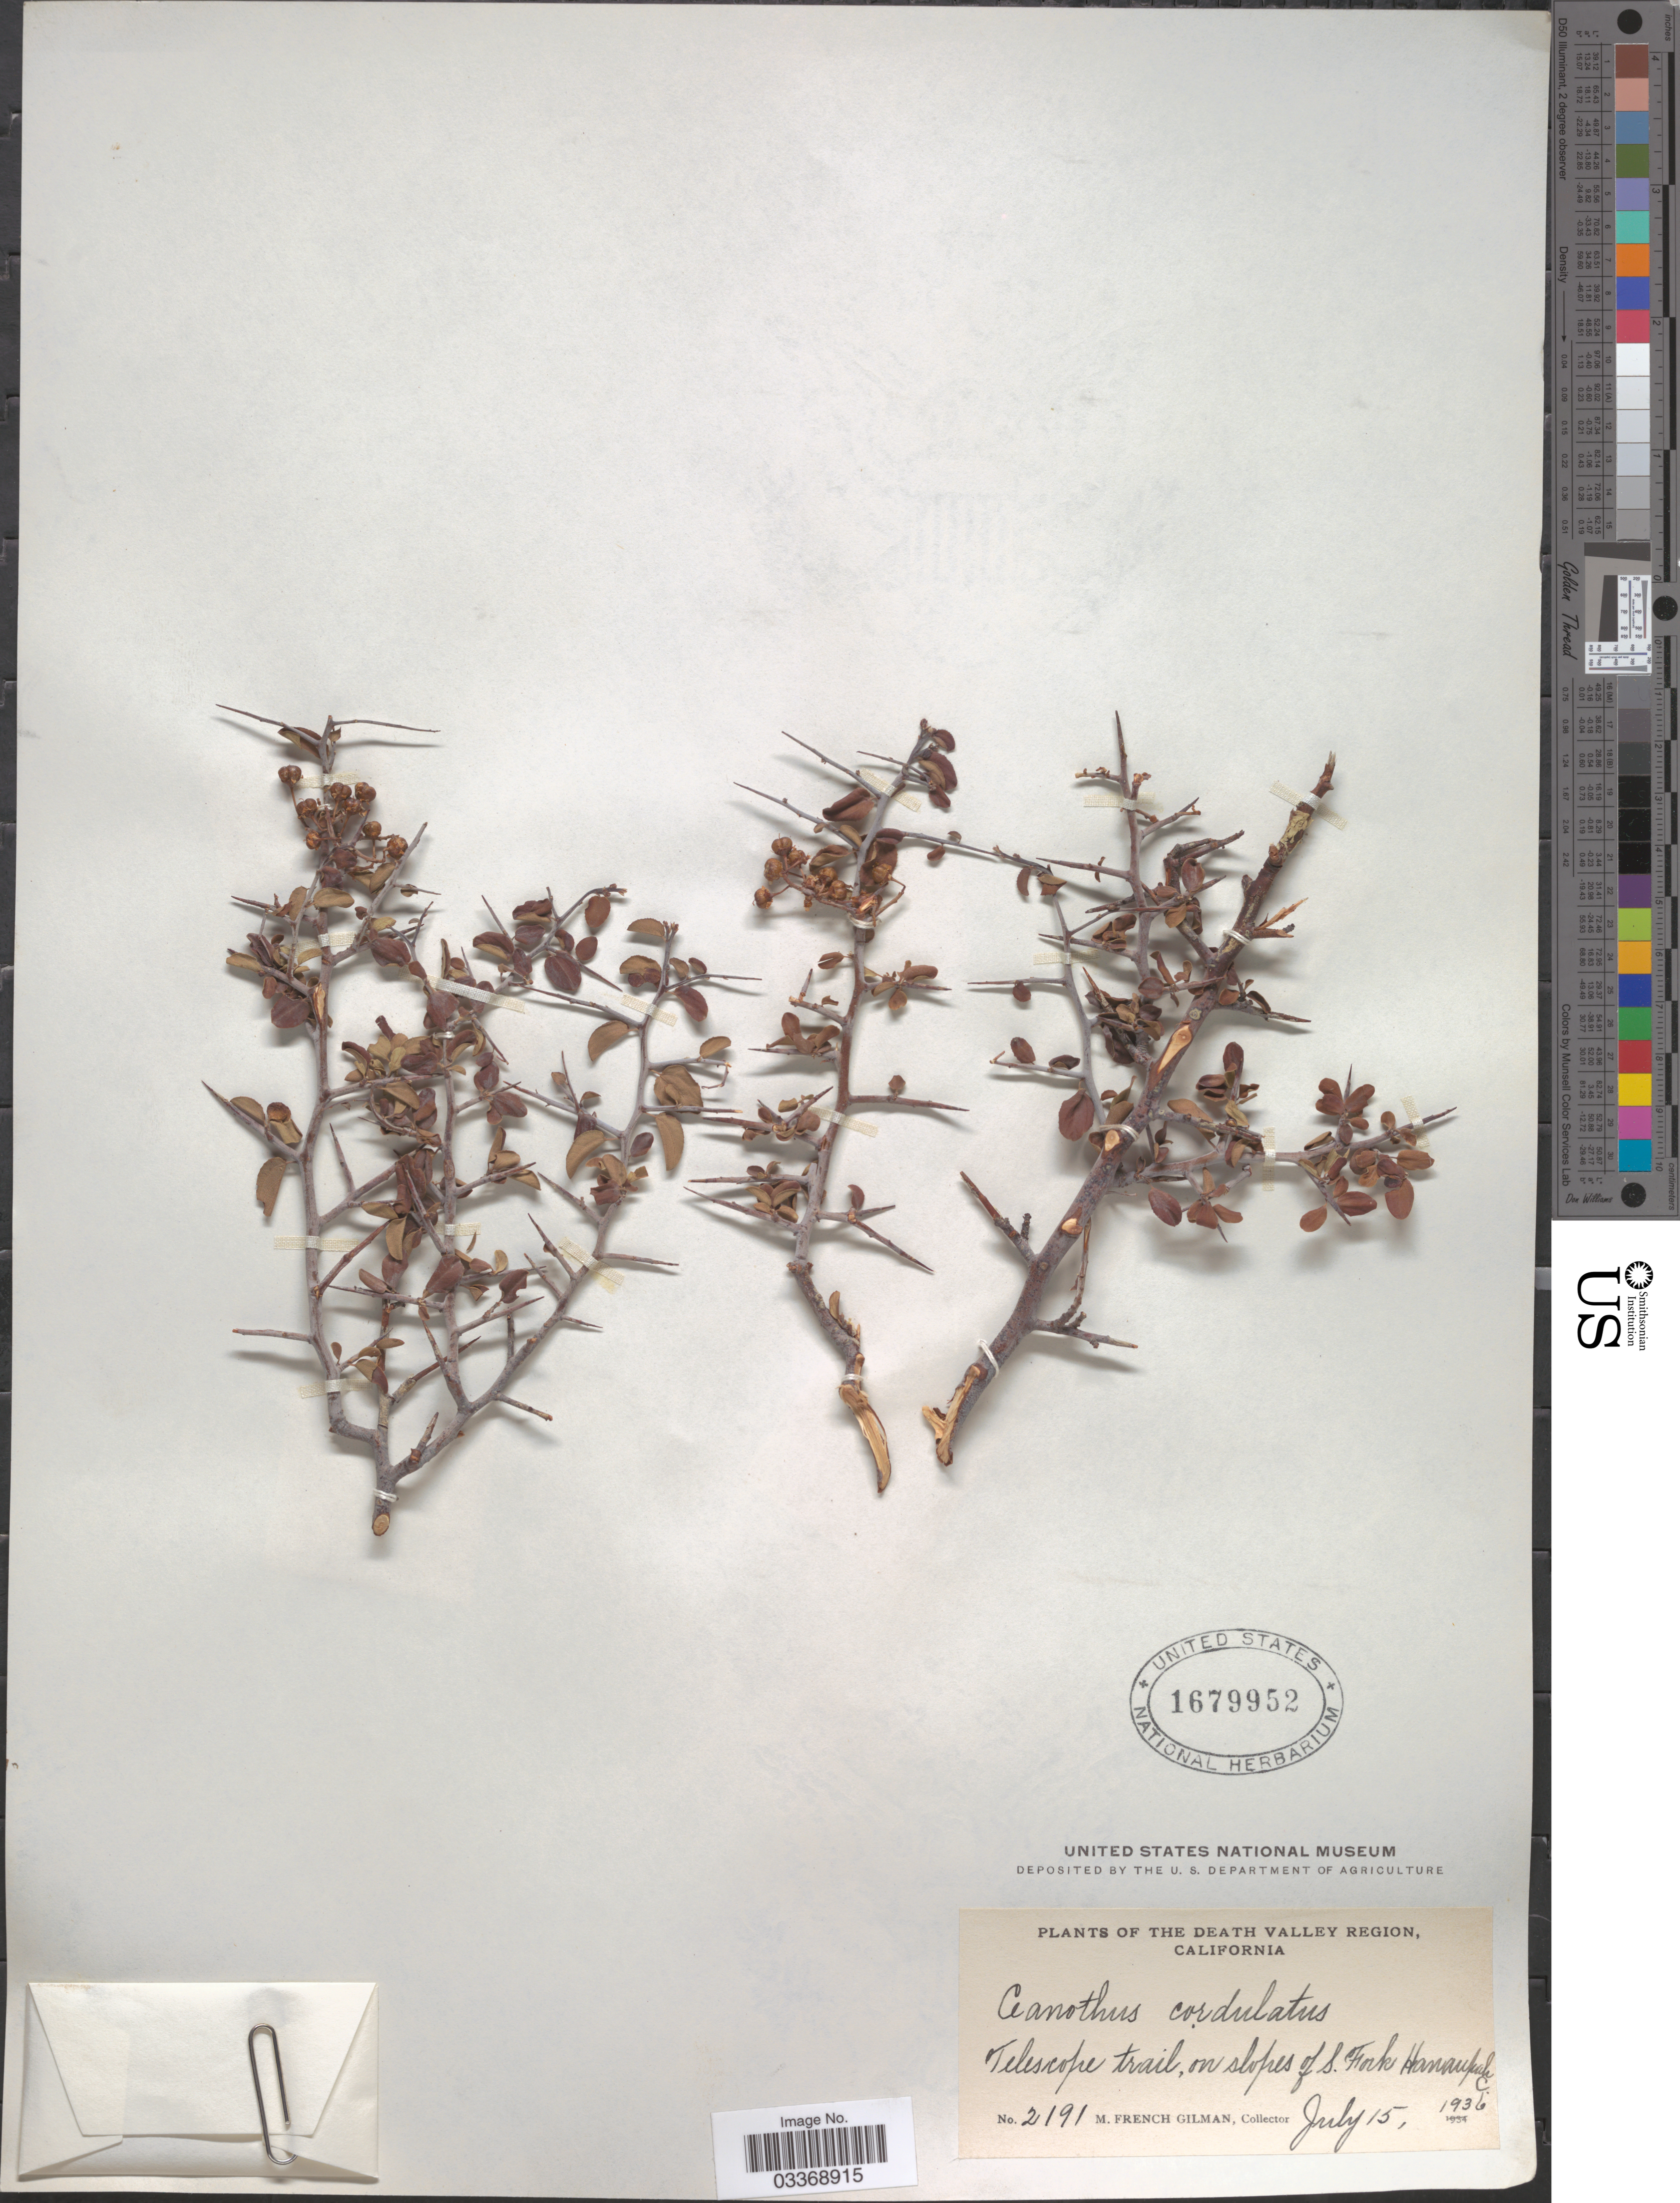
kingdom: Plantae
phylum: Tracheophyta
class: Magnoliopsida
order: Rosales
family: Rhamnaceae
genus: Ceanothus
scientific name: Ceanothus cordulatus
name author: Kellogg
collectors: M. F. Gilman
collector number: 2191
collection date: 1936-07-15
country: United States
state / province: California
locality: The Death Valley Region. Telescope trail, on slopes of S. Fork Hanaupah.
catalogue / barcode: US 1679952